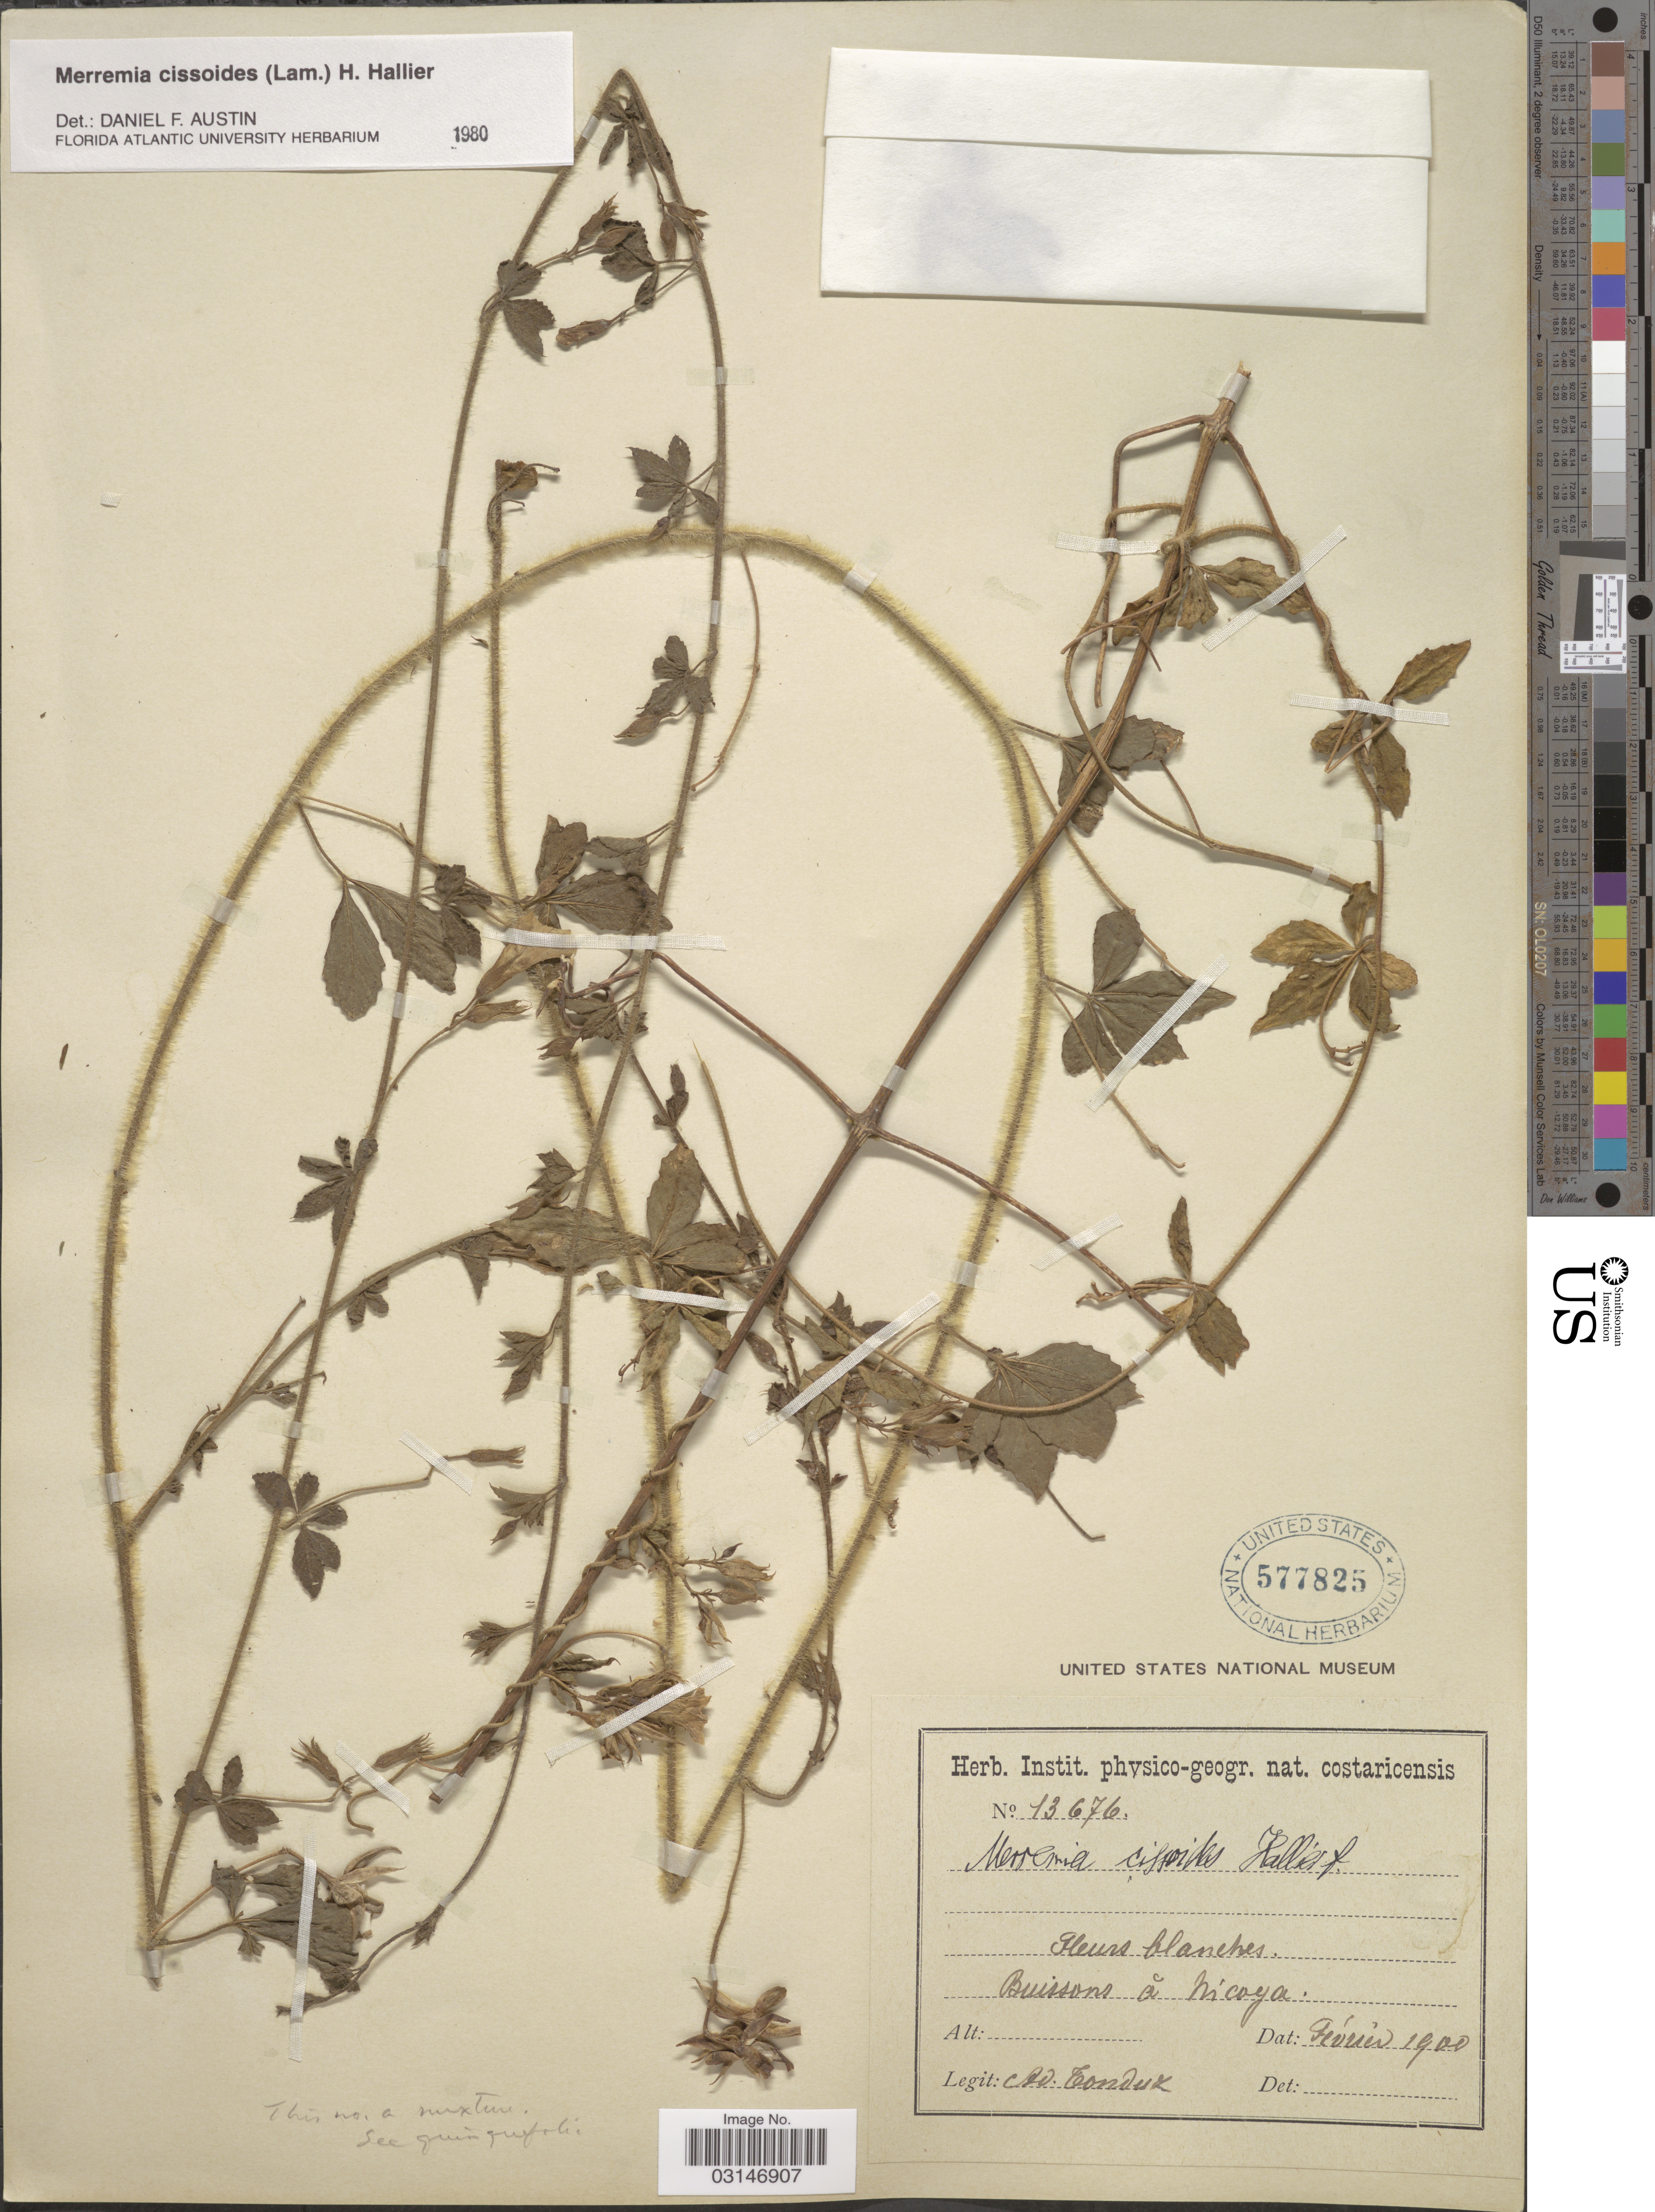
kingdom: Plantae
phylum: Tracheophyta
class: Magnoliopsida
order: Solanales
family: Convolvulaceae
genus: Distimake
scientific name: Distimake cissoides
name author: (Lam.) A. R. Simões & Staples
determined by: Strong, Mark T., (BOT), Smithsonian Institution - National Museum of Natural History (UNITED STATES)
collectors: A. Tonduz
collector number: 13676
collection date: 1900-02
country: Costa Rica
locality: Buissons á Nicoya.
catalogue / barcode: US 577825